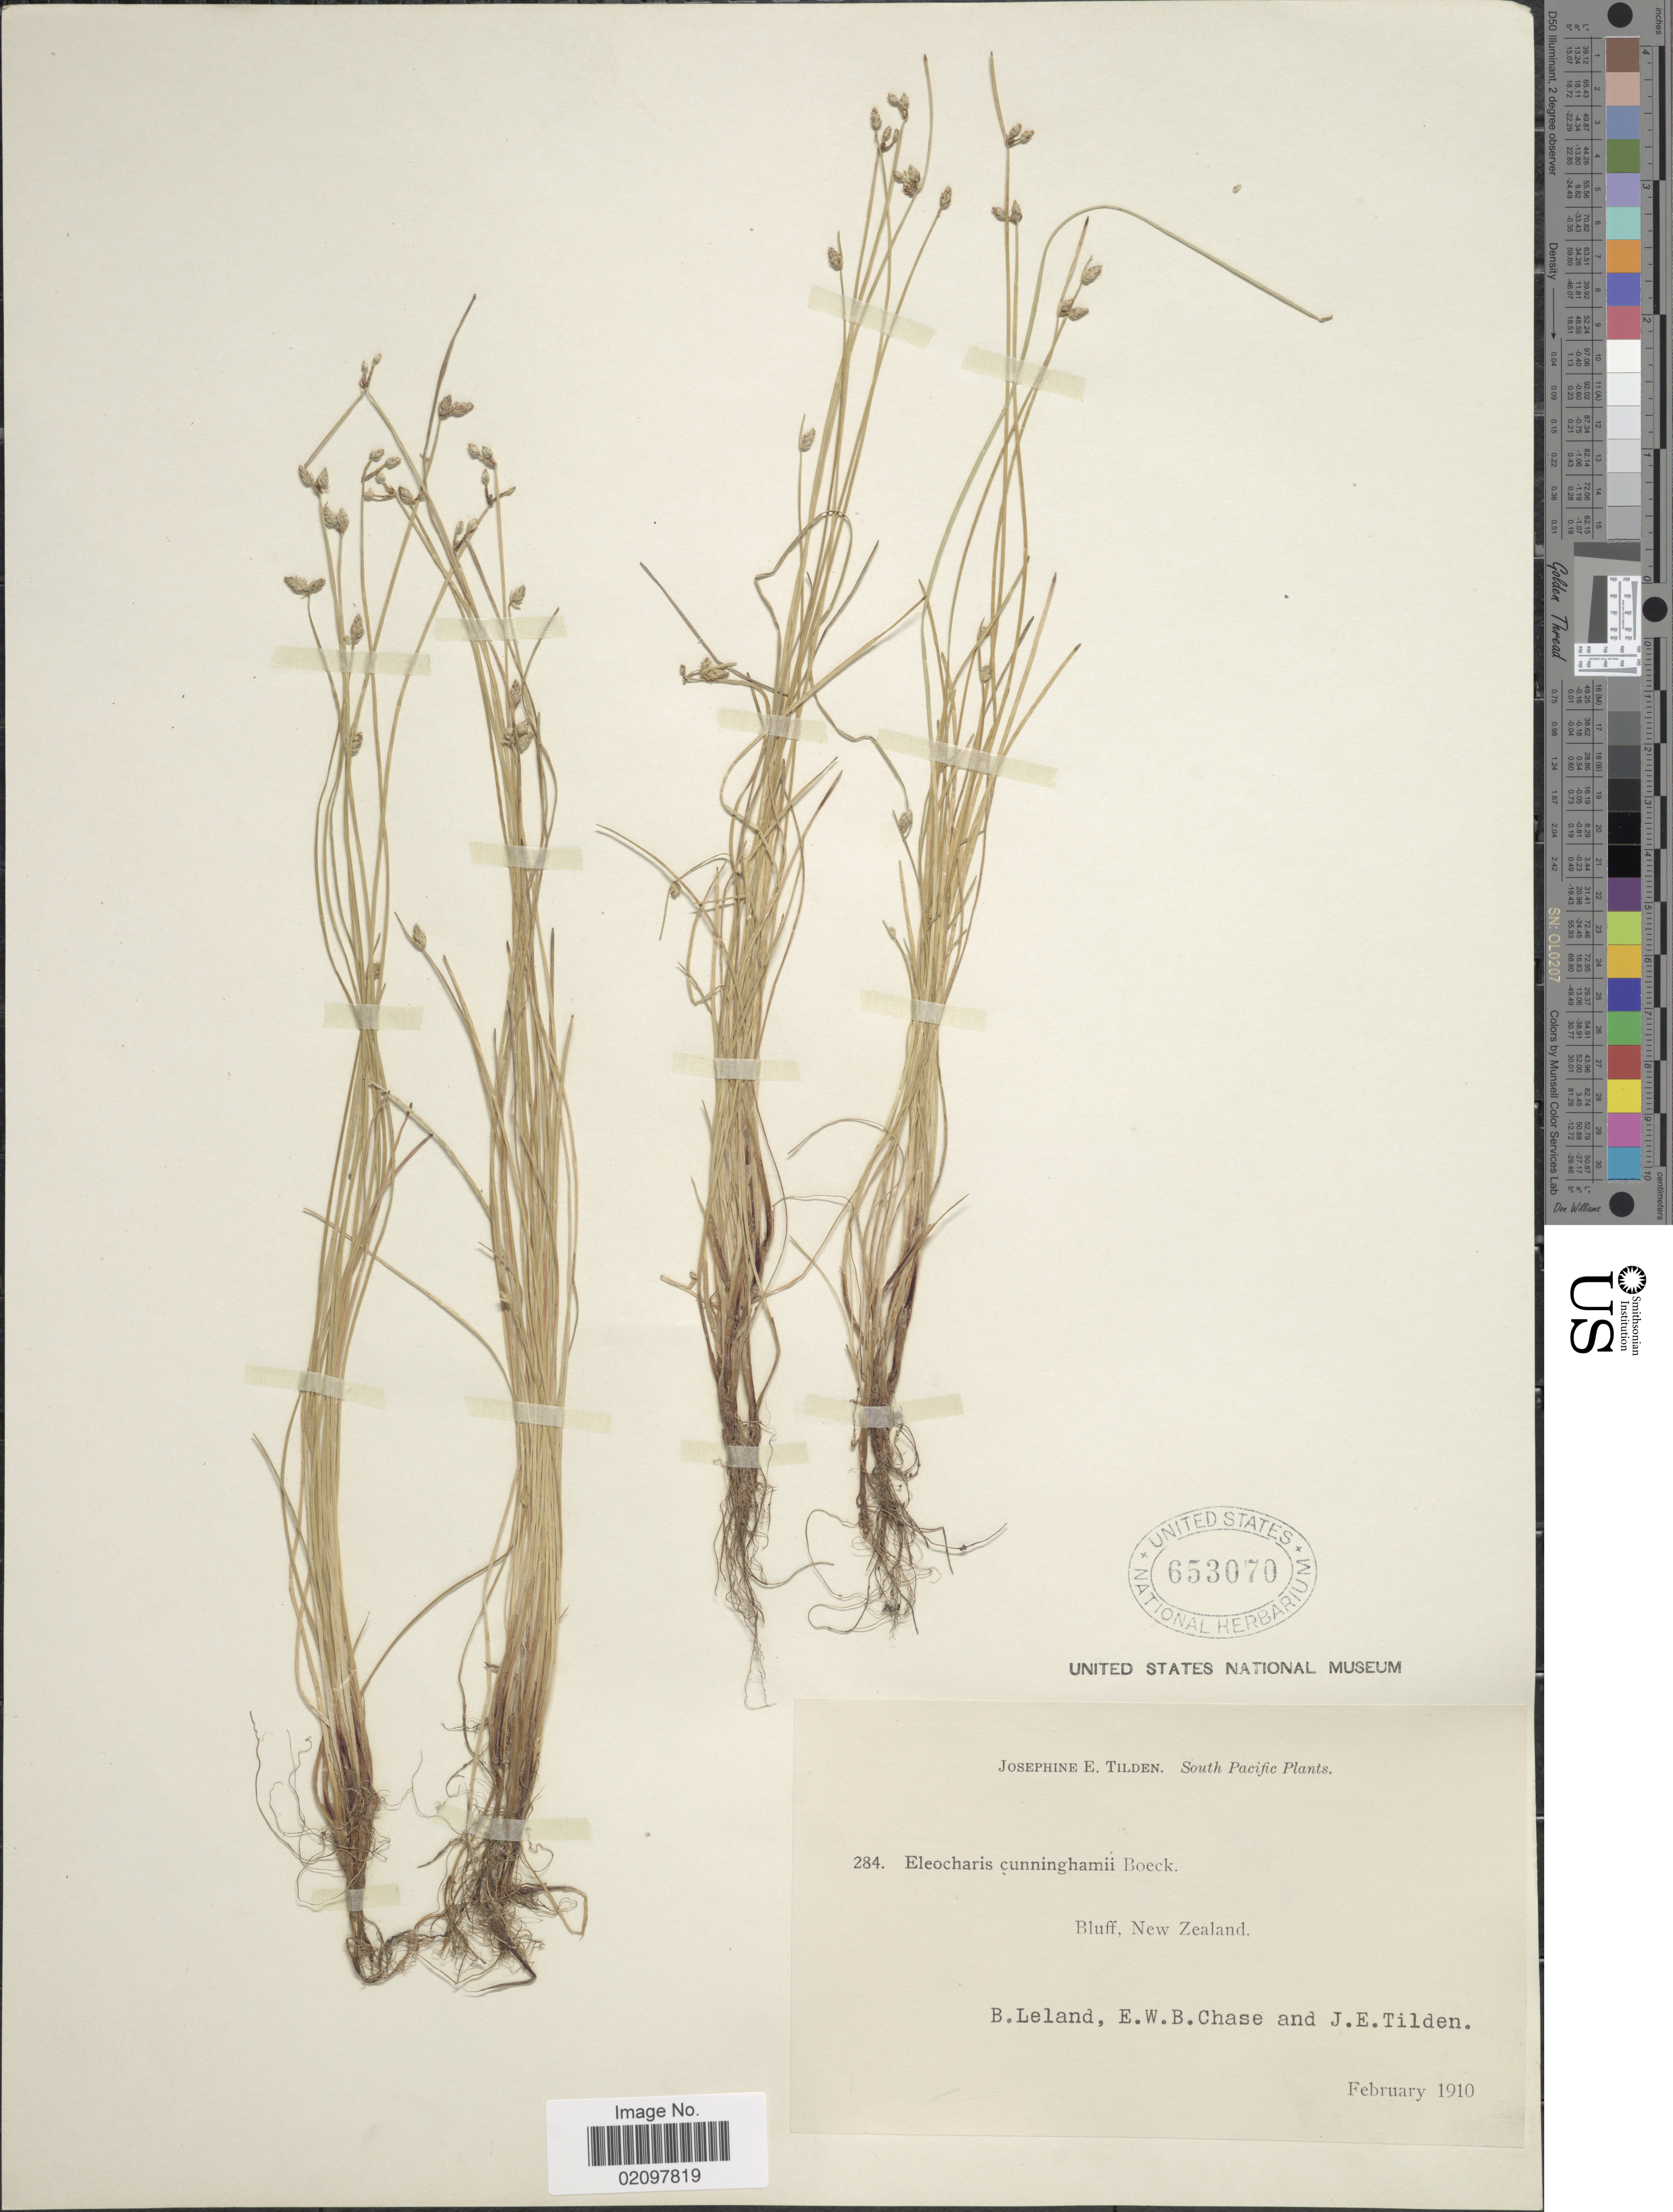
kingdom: Plantae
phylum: Tracheophyta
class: Liliopsida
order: Poales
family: Cyperaceae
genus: Eleocharis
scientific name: Eleocharis gracilis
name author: R. Br.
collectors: B. Leland, E. W. Chase & J. E. Tilden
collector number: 284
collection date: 1910-02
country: New Zealand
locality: South Pacific. Bluff, New Zealand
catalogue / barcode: US 653070